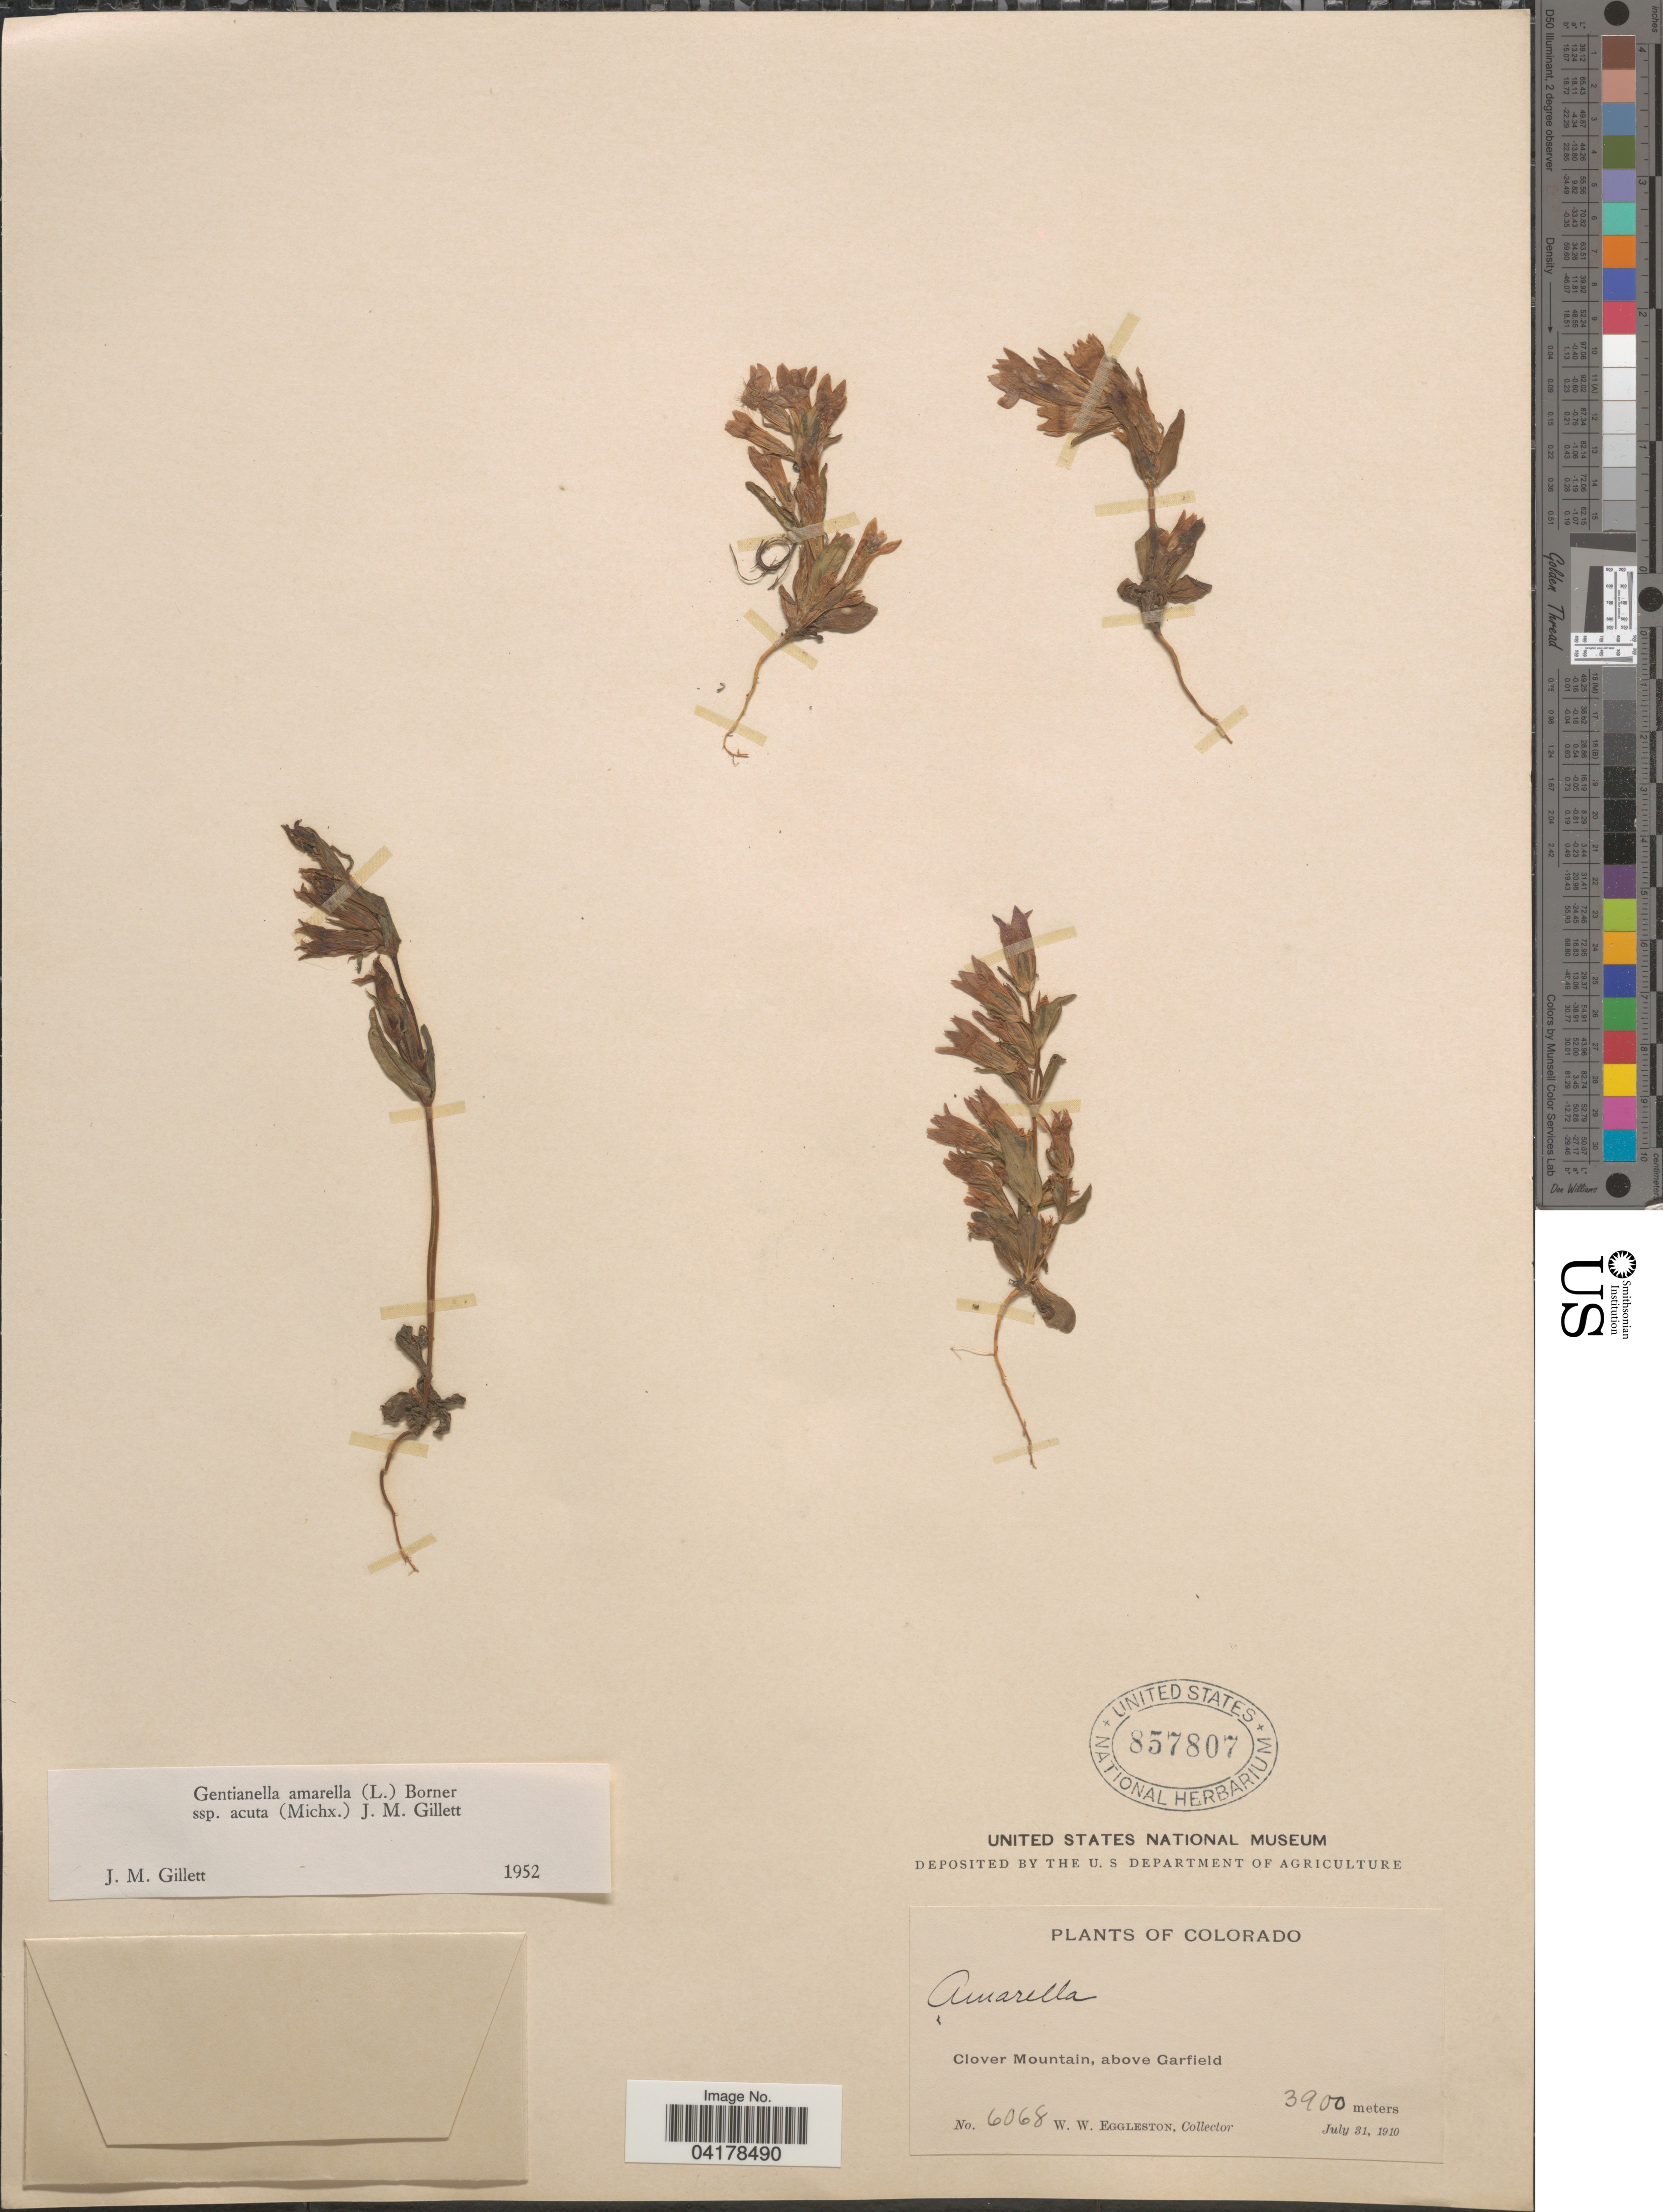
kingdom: Plantae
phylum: Tracheophyta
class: Magnoliopsida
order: Gentianales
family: Gentianaceae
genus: Gentianella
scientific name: Gentianella amarella subsp. acuta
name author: (Michx.) J.M. Gillett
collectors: W. W. Eggleston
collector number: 6068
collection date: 1910-07-31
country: United States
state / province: Colorado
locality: Clover Mountain, above Garfield.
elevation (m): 3900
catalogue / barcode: US 857807